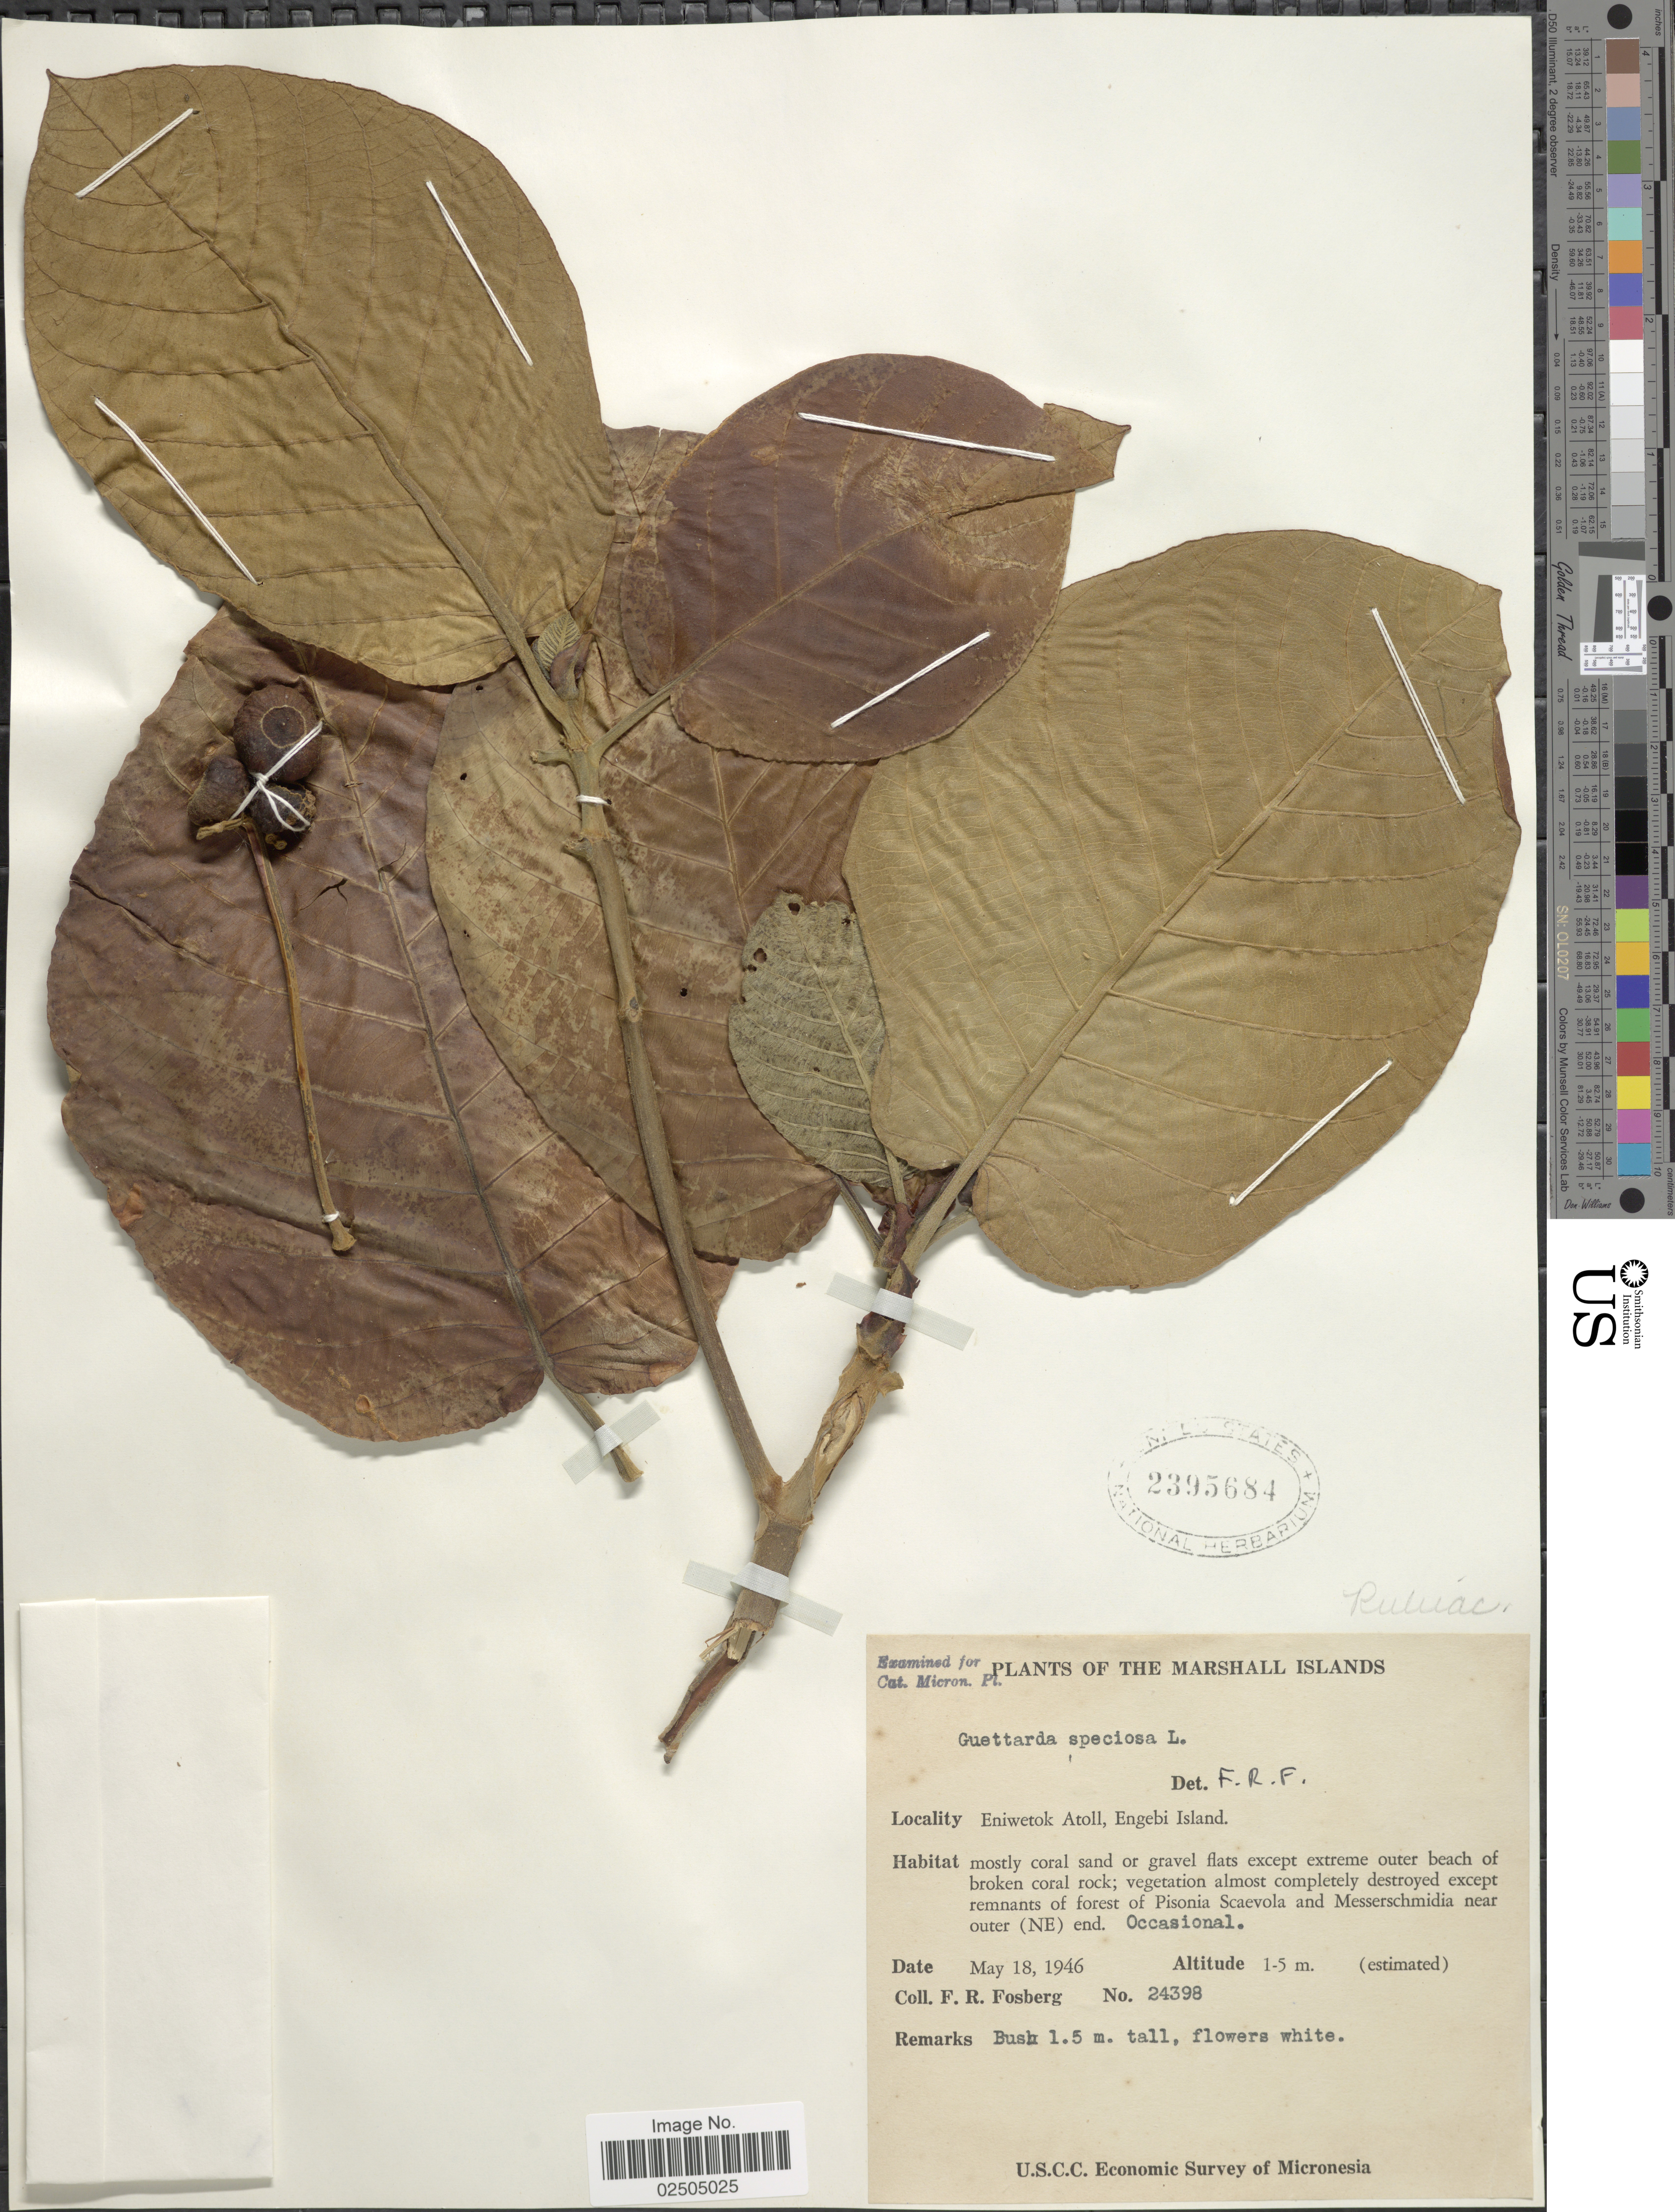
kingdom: Plantae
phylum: Tracheophyta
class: Magnoliopsida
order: Gentianales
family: Rubiaceae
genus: Guettarda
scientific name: Guettarda speciosa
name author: L.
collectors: F. R. Fosberg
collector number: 24398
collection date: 1946-05-18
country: Marshall Islands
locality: The Marshall Islands, Eniwetok Atoll, Engebi Island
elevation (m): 1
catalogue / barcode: US 2395684